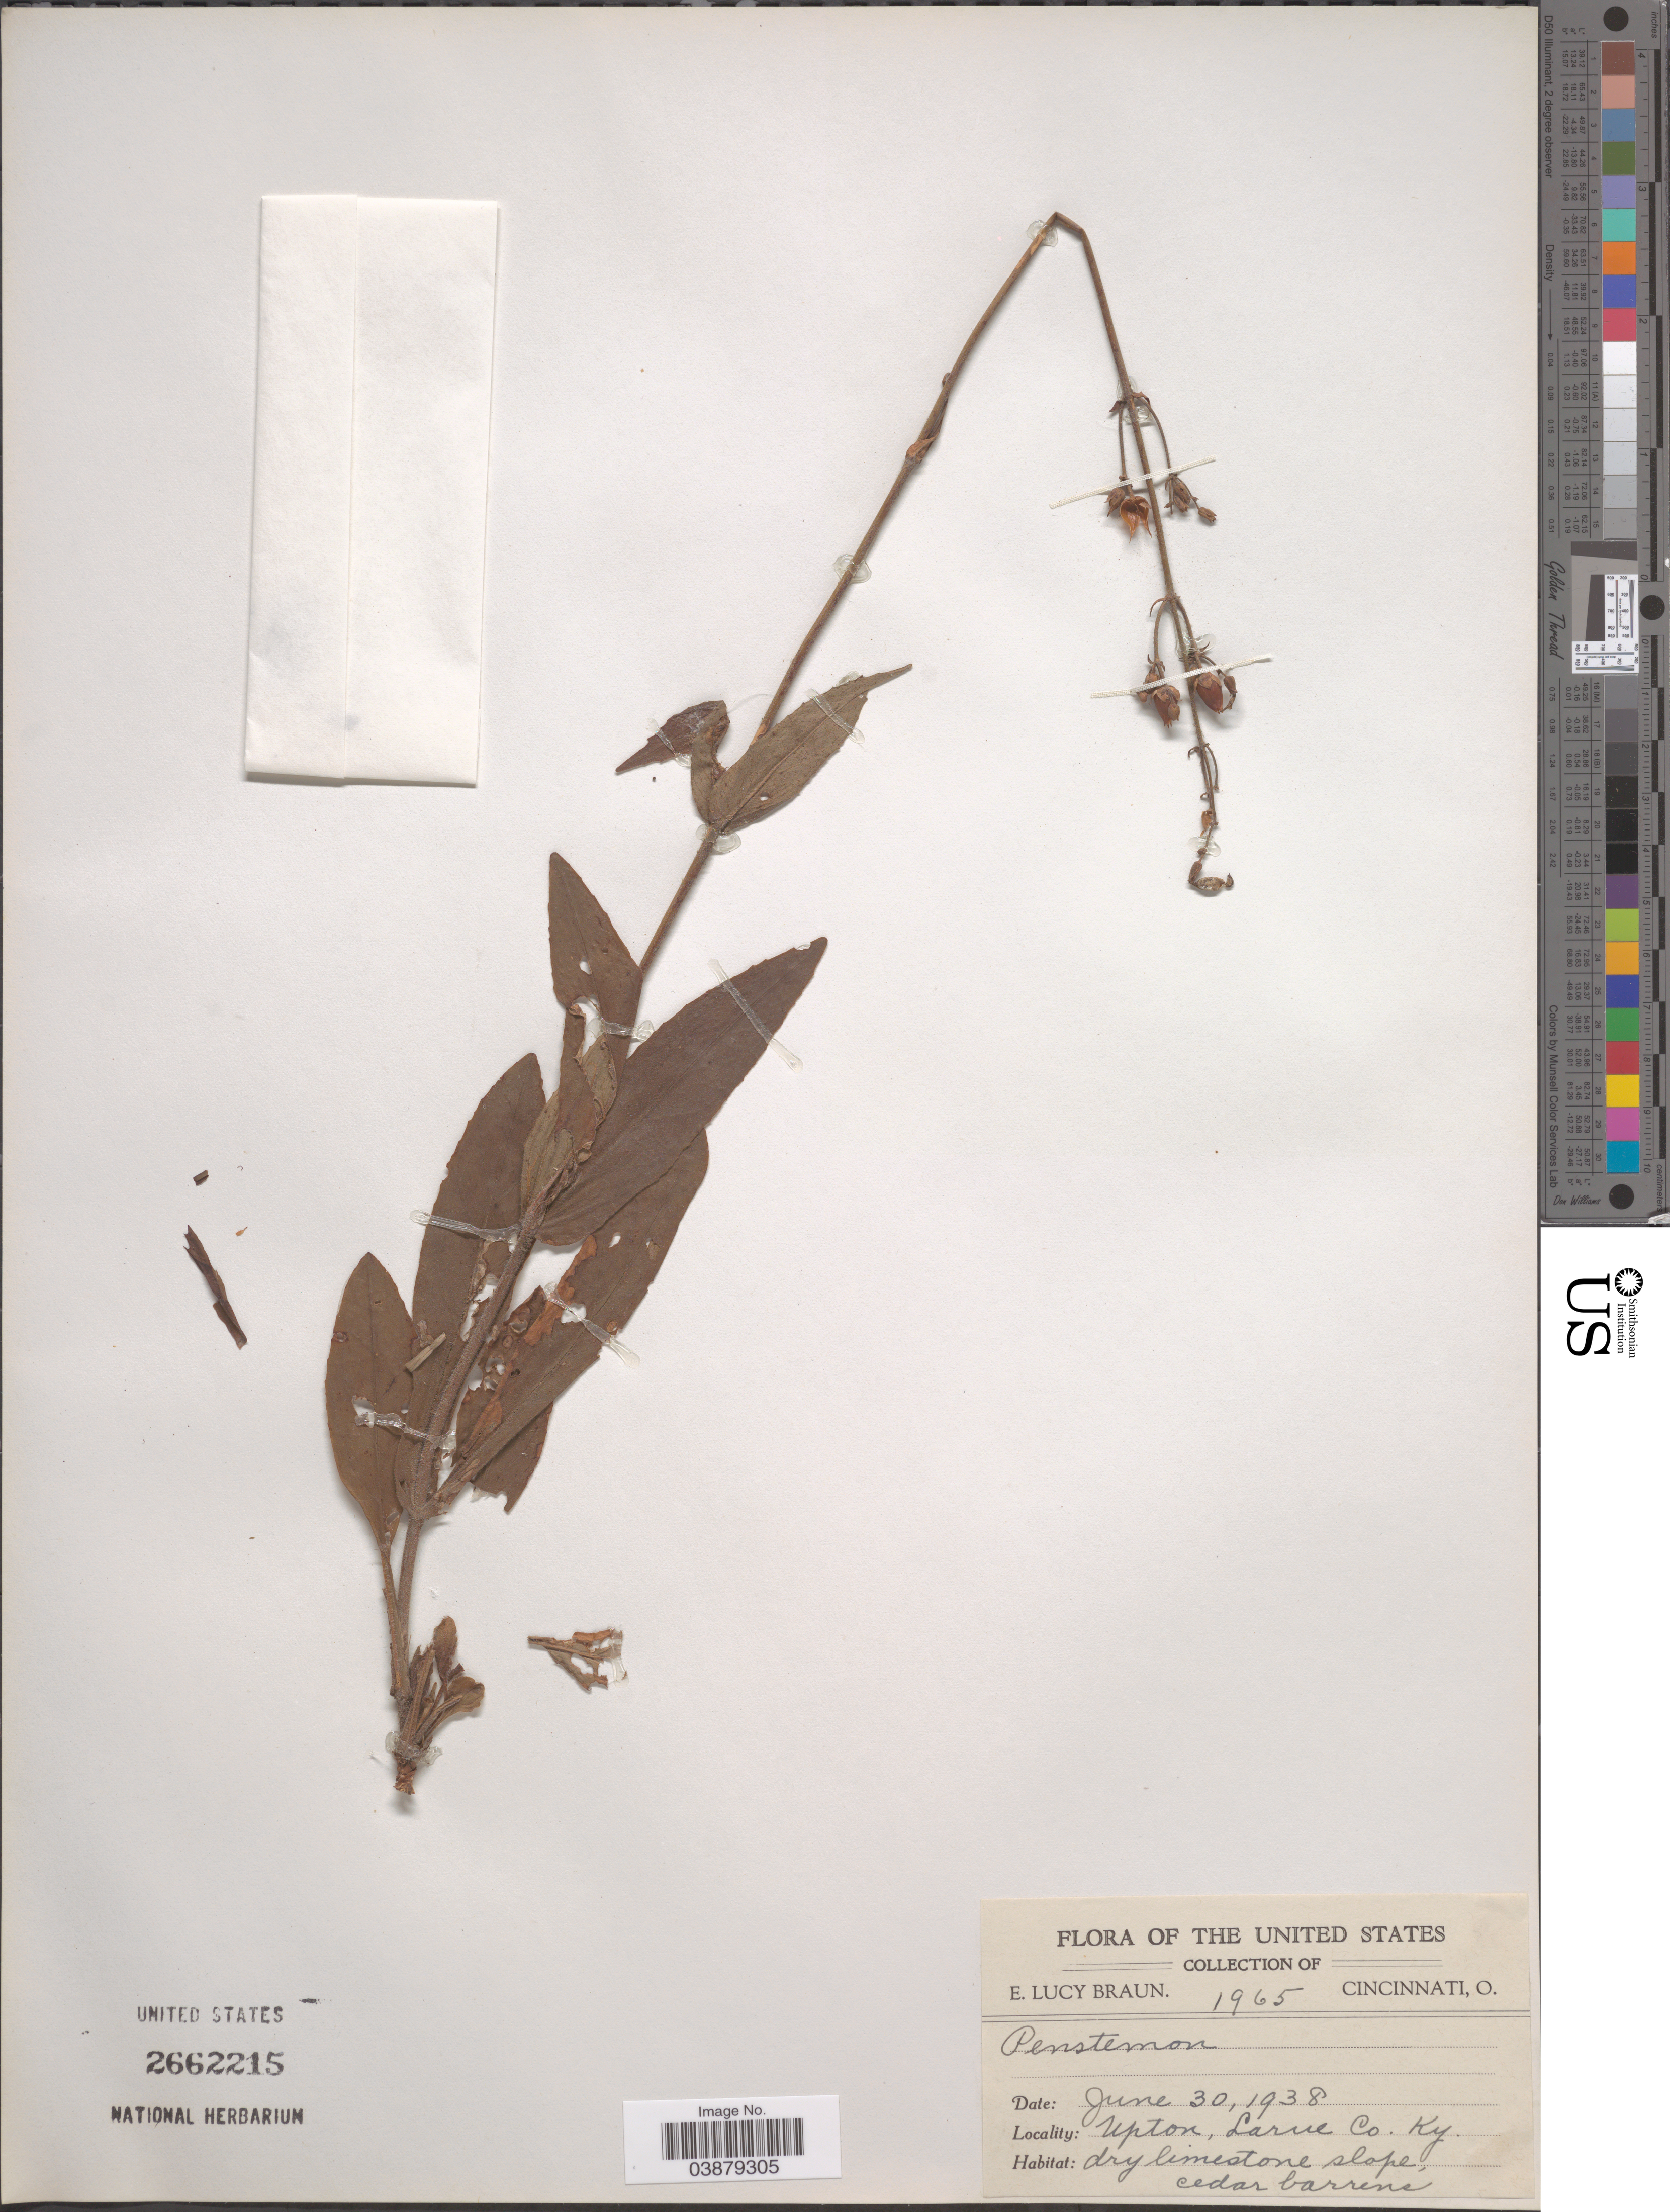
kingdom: Plantae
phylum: Tracheophyta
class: Magnoliopsida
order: Lamiales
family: Plantaginaceae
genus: Penstemon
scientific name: Penstemon sp.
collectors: E. L. Braun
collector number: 1965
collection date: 1938-06-30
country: United States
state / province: Kentucky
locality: Upton, Larue Co.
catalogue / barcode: US 2662215